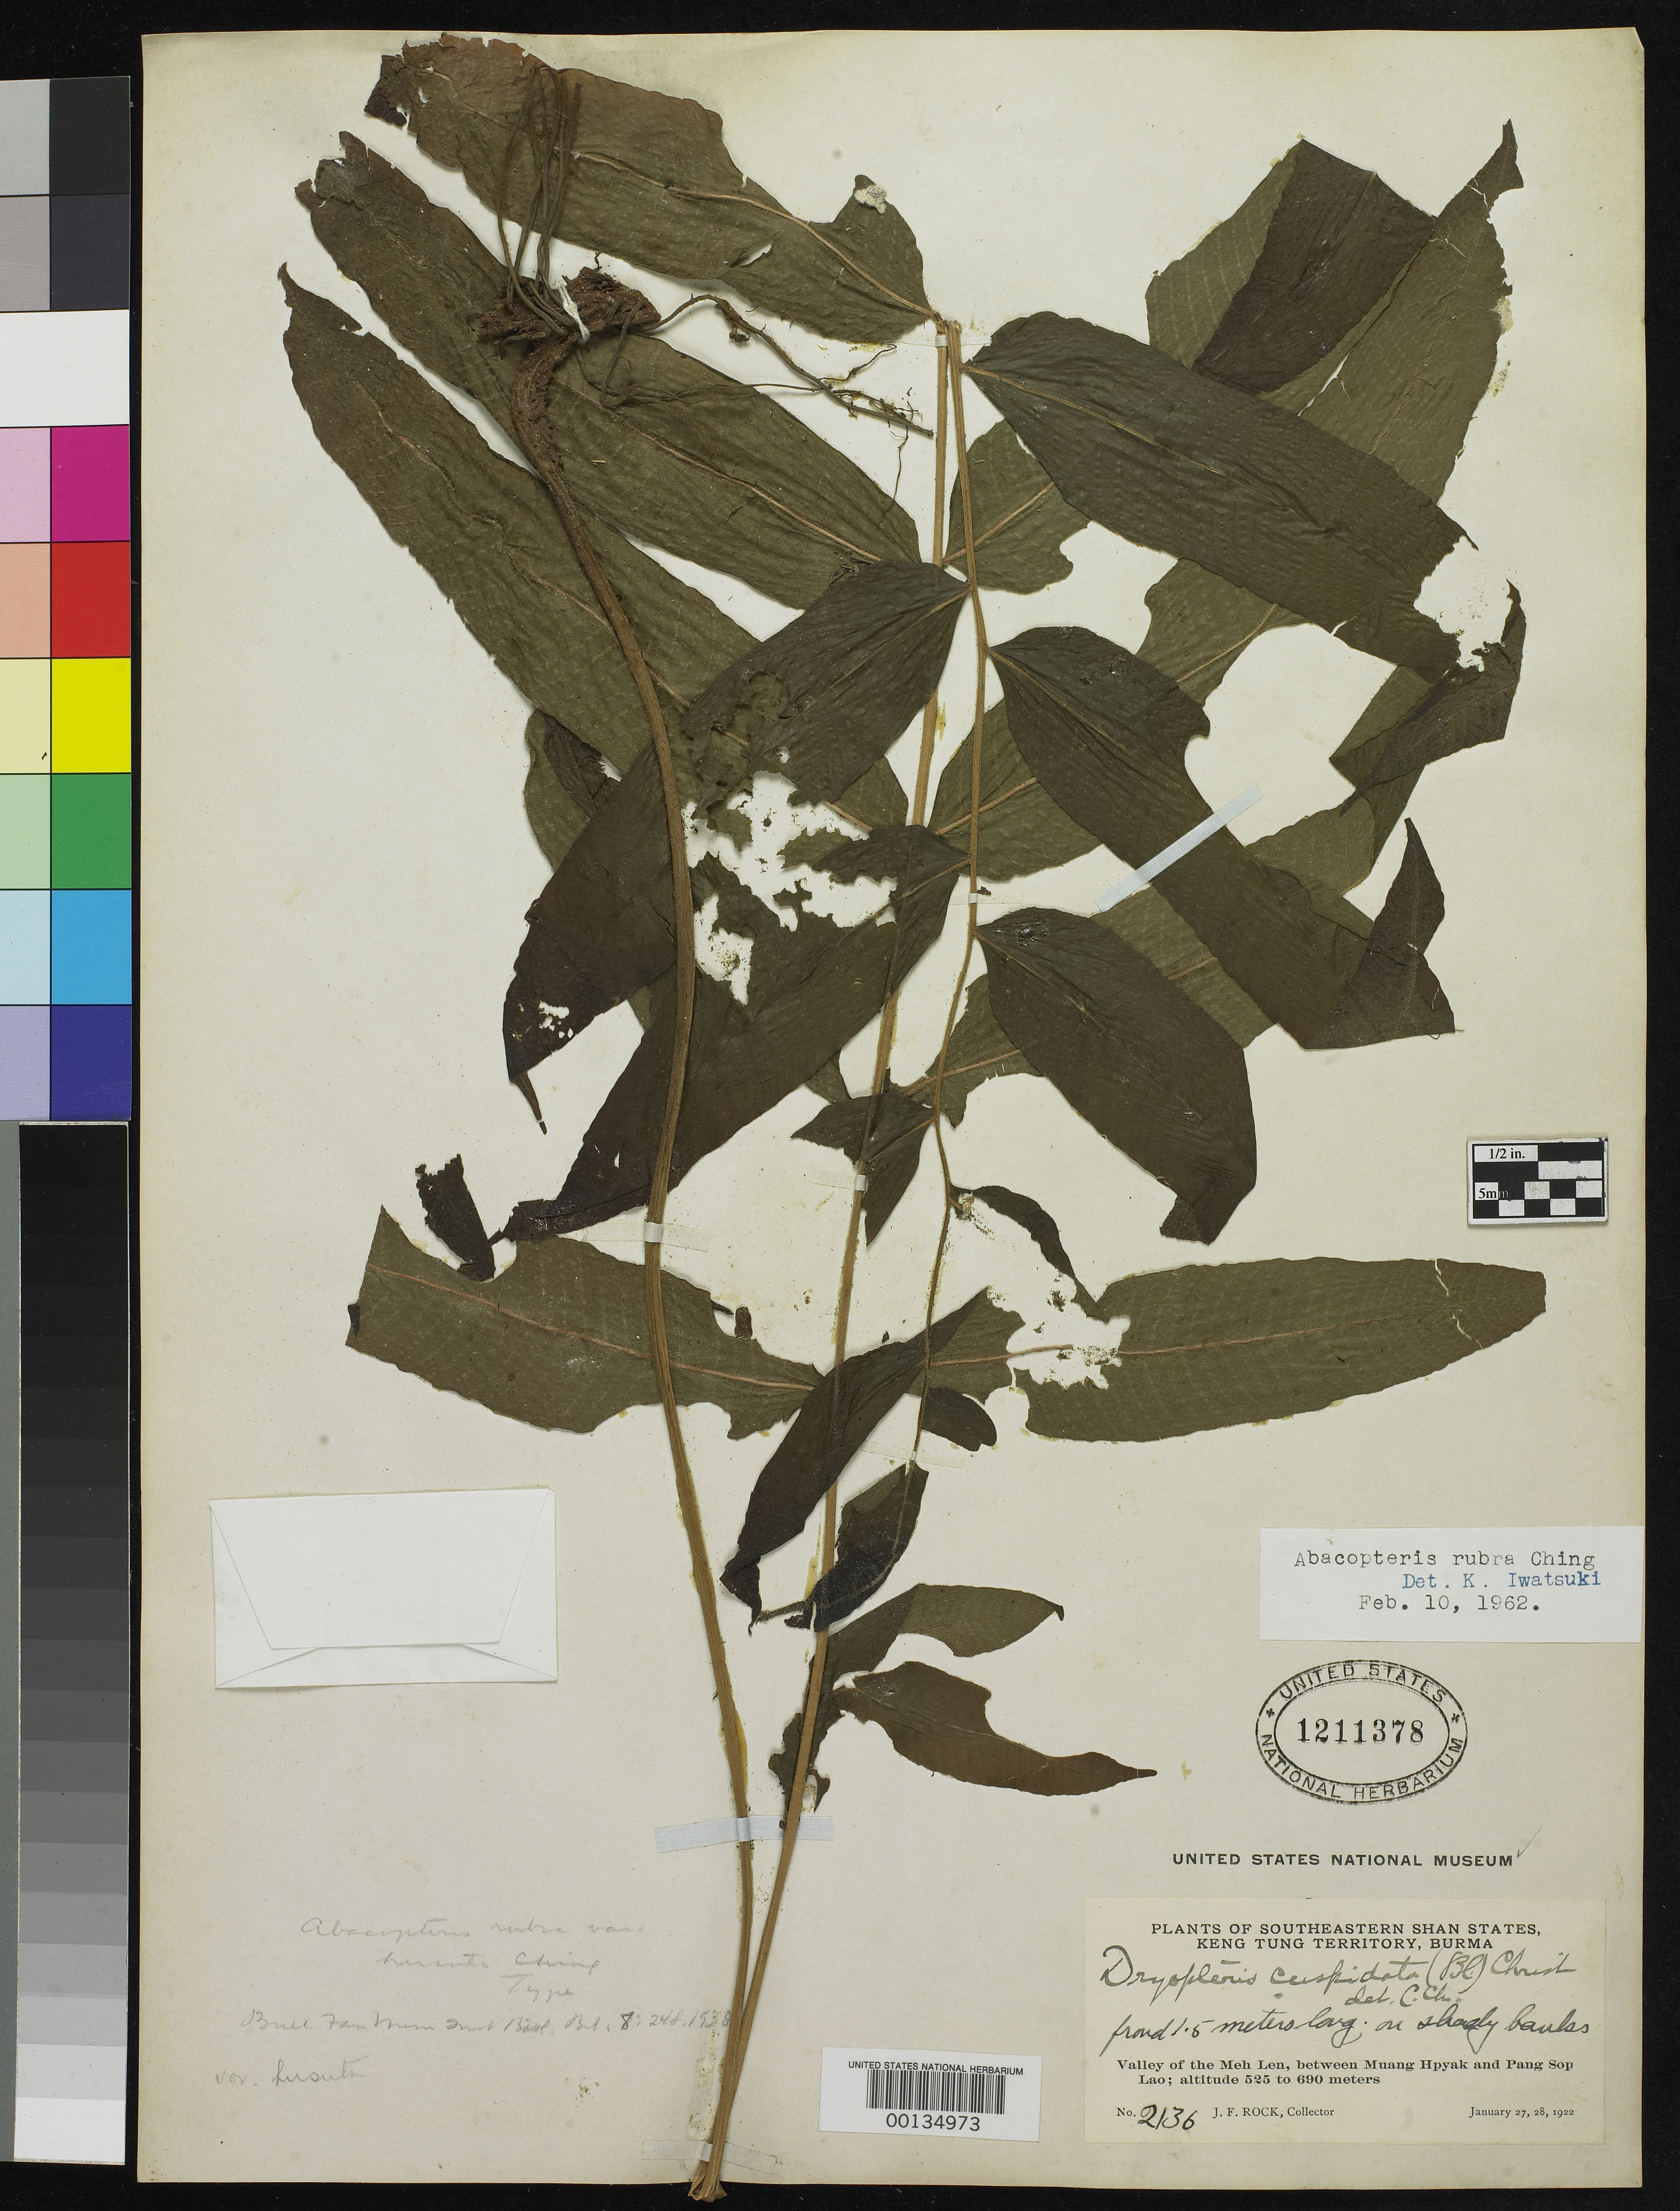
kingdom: Plantae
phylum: Tracheophyta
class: Polypodiopsida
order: Polypodiales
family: Thelypteridaceae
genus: Abacopteris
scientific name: Abacopteris rubra var. hirsuta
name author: Ching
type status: Lectotype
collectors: J. F. Rock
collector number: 2136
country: Myanmar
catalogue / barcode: US 1211378